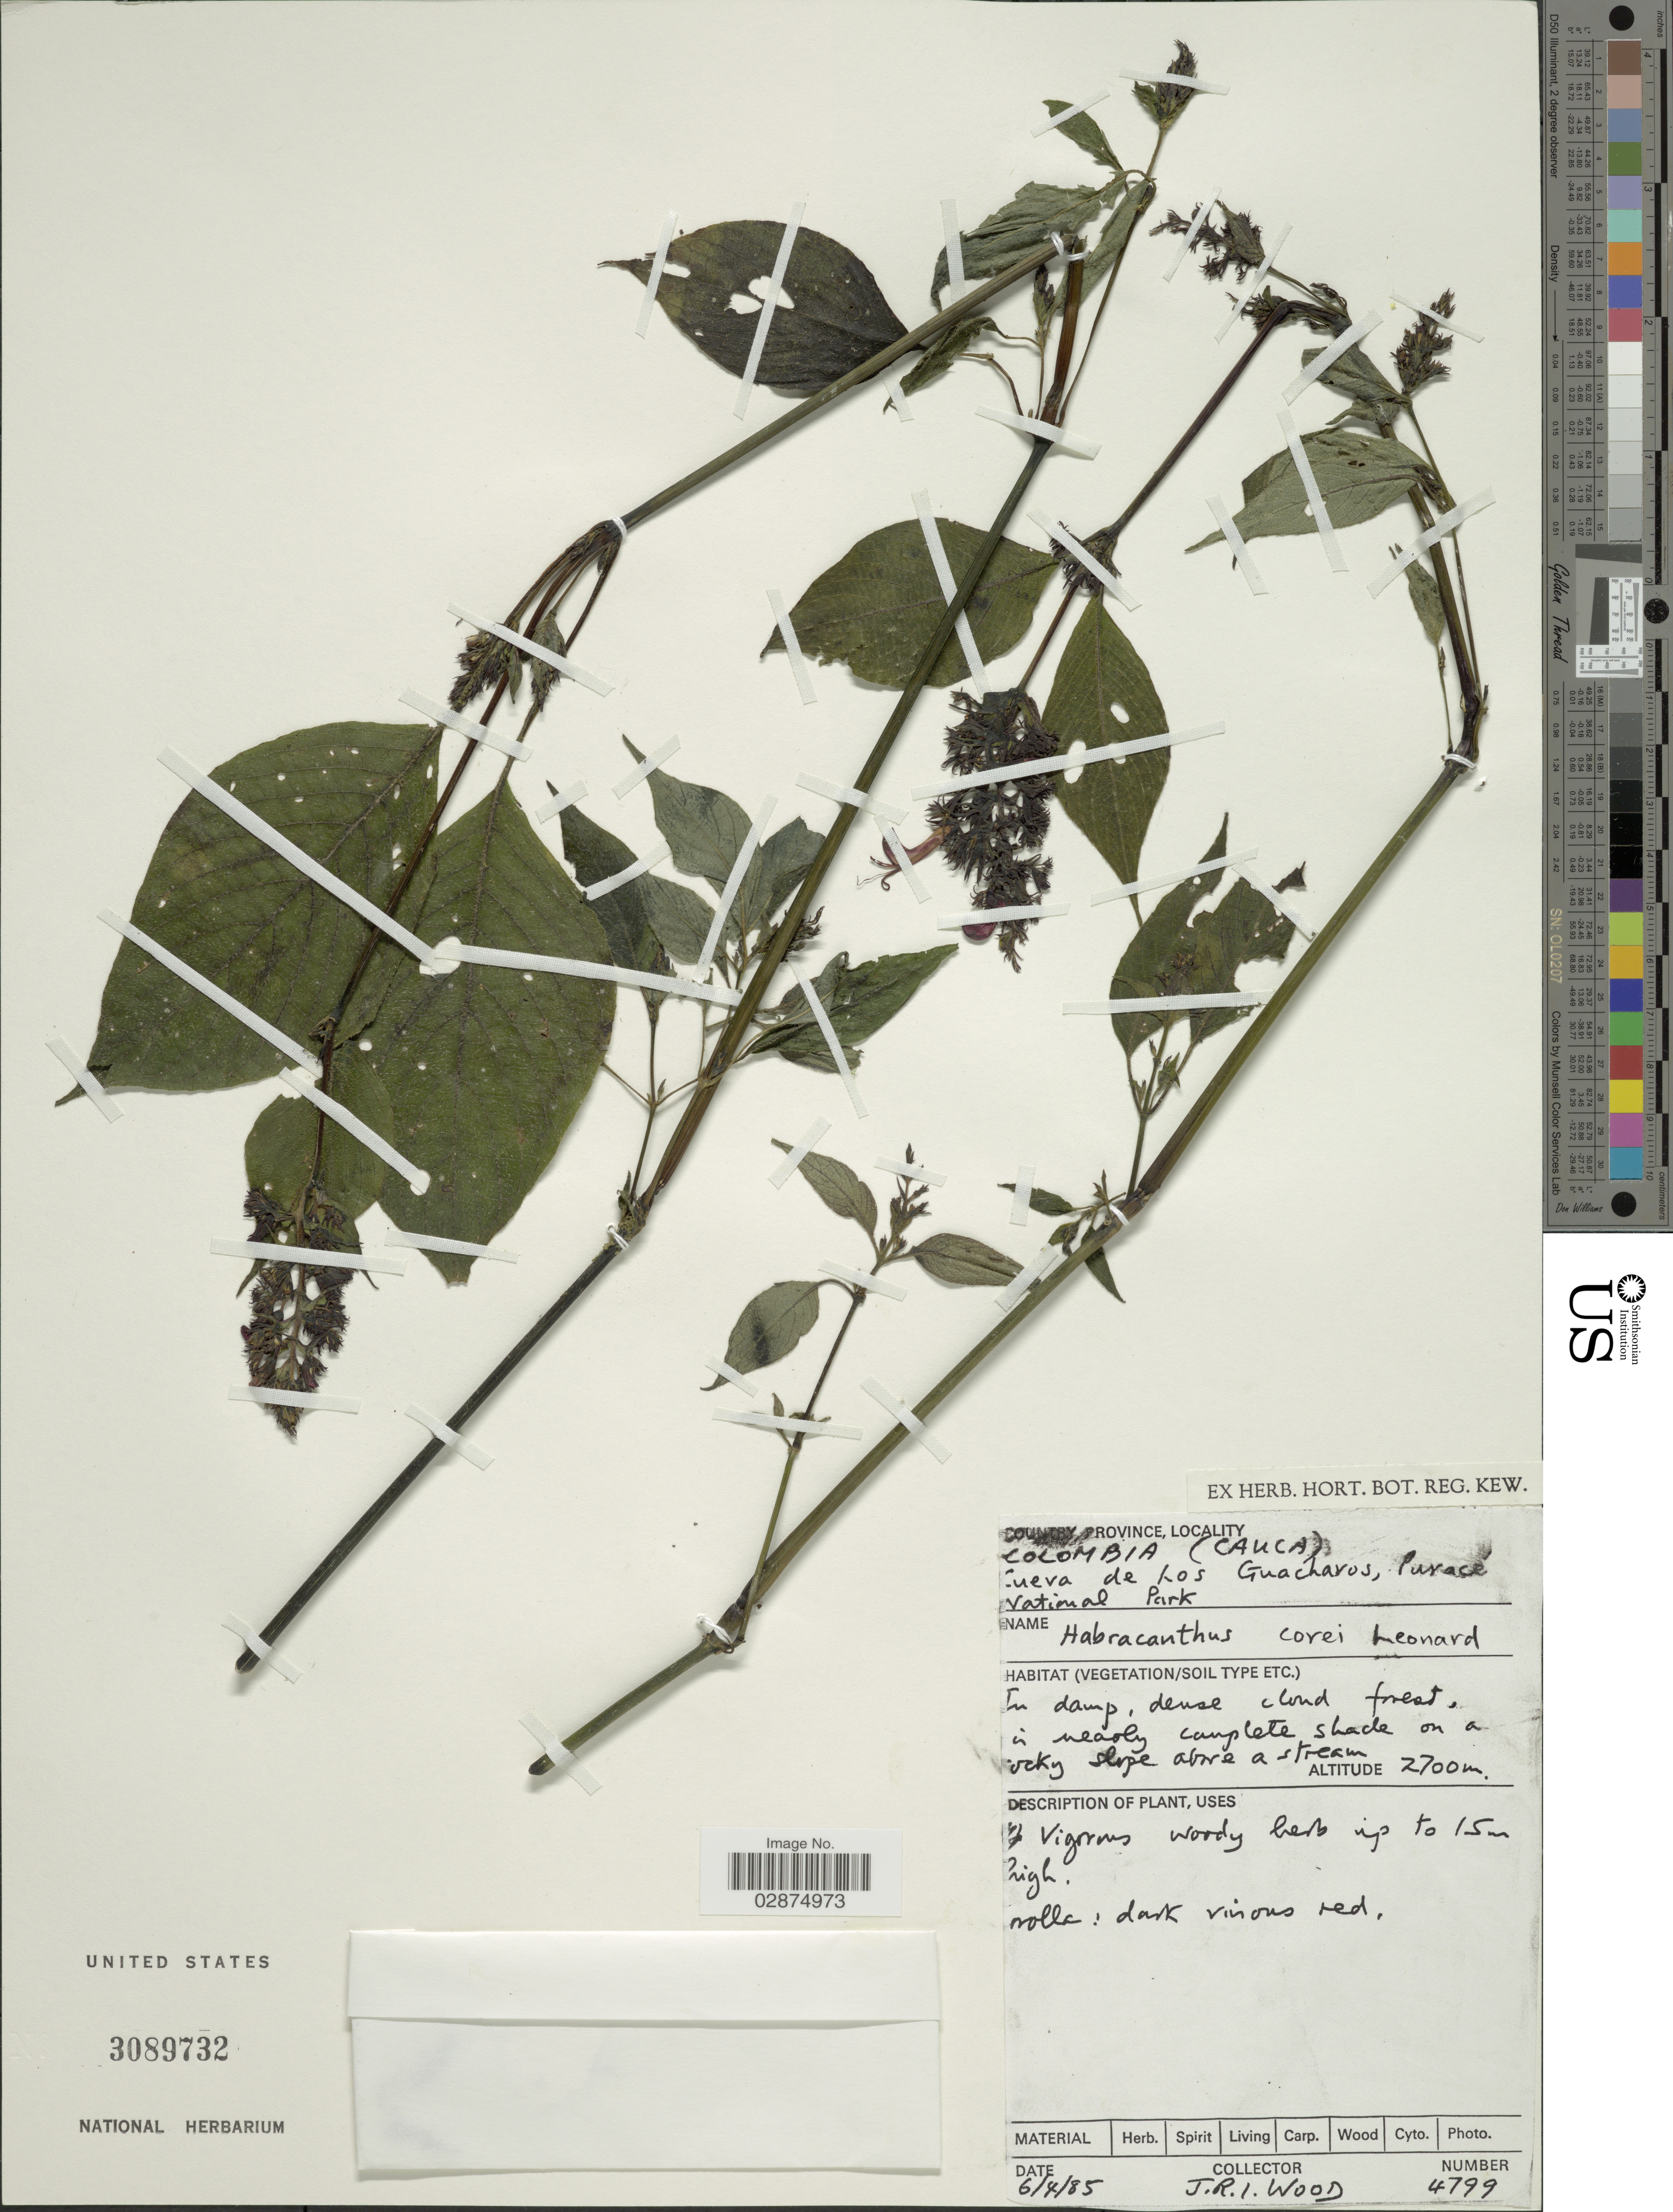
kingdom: Plantae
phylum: Tracheophyta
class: Magnoliopsida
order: Lamiales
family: Acanthaceae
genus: Habracanthus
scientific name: Habracanthus corei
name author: Leonard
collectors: J. R. I. Wood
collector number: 4799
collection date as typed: Transcribed d/m/y: 6/4/85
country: Colombia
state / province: Cauca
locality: Cueva de Los Guacharos, Purace National Park.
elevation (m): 2700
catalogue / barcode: US 3089732